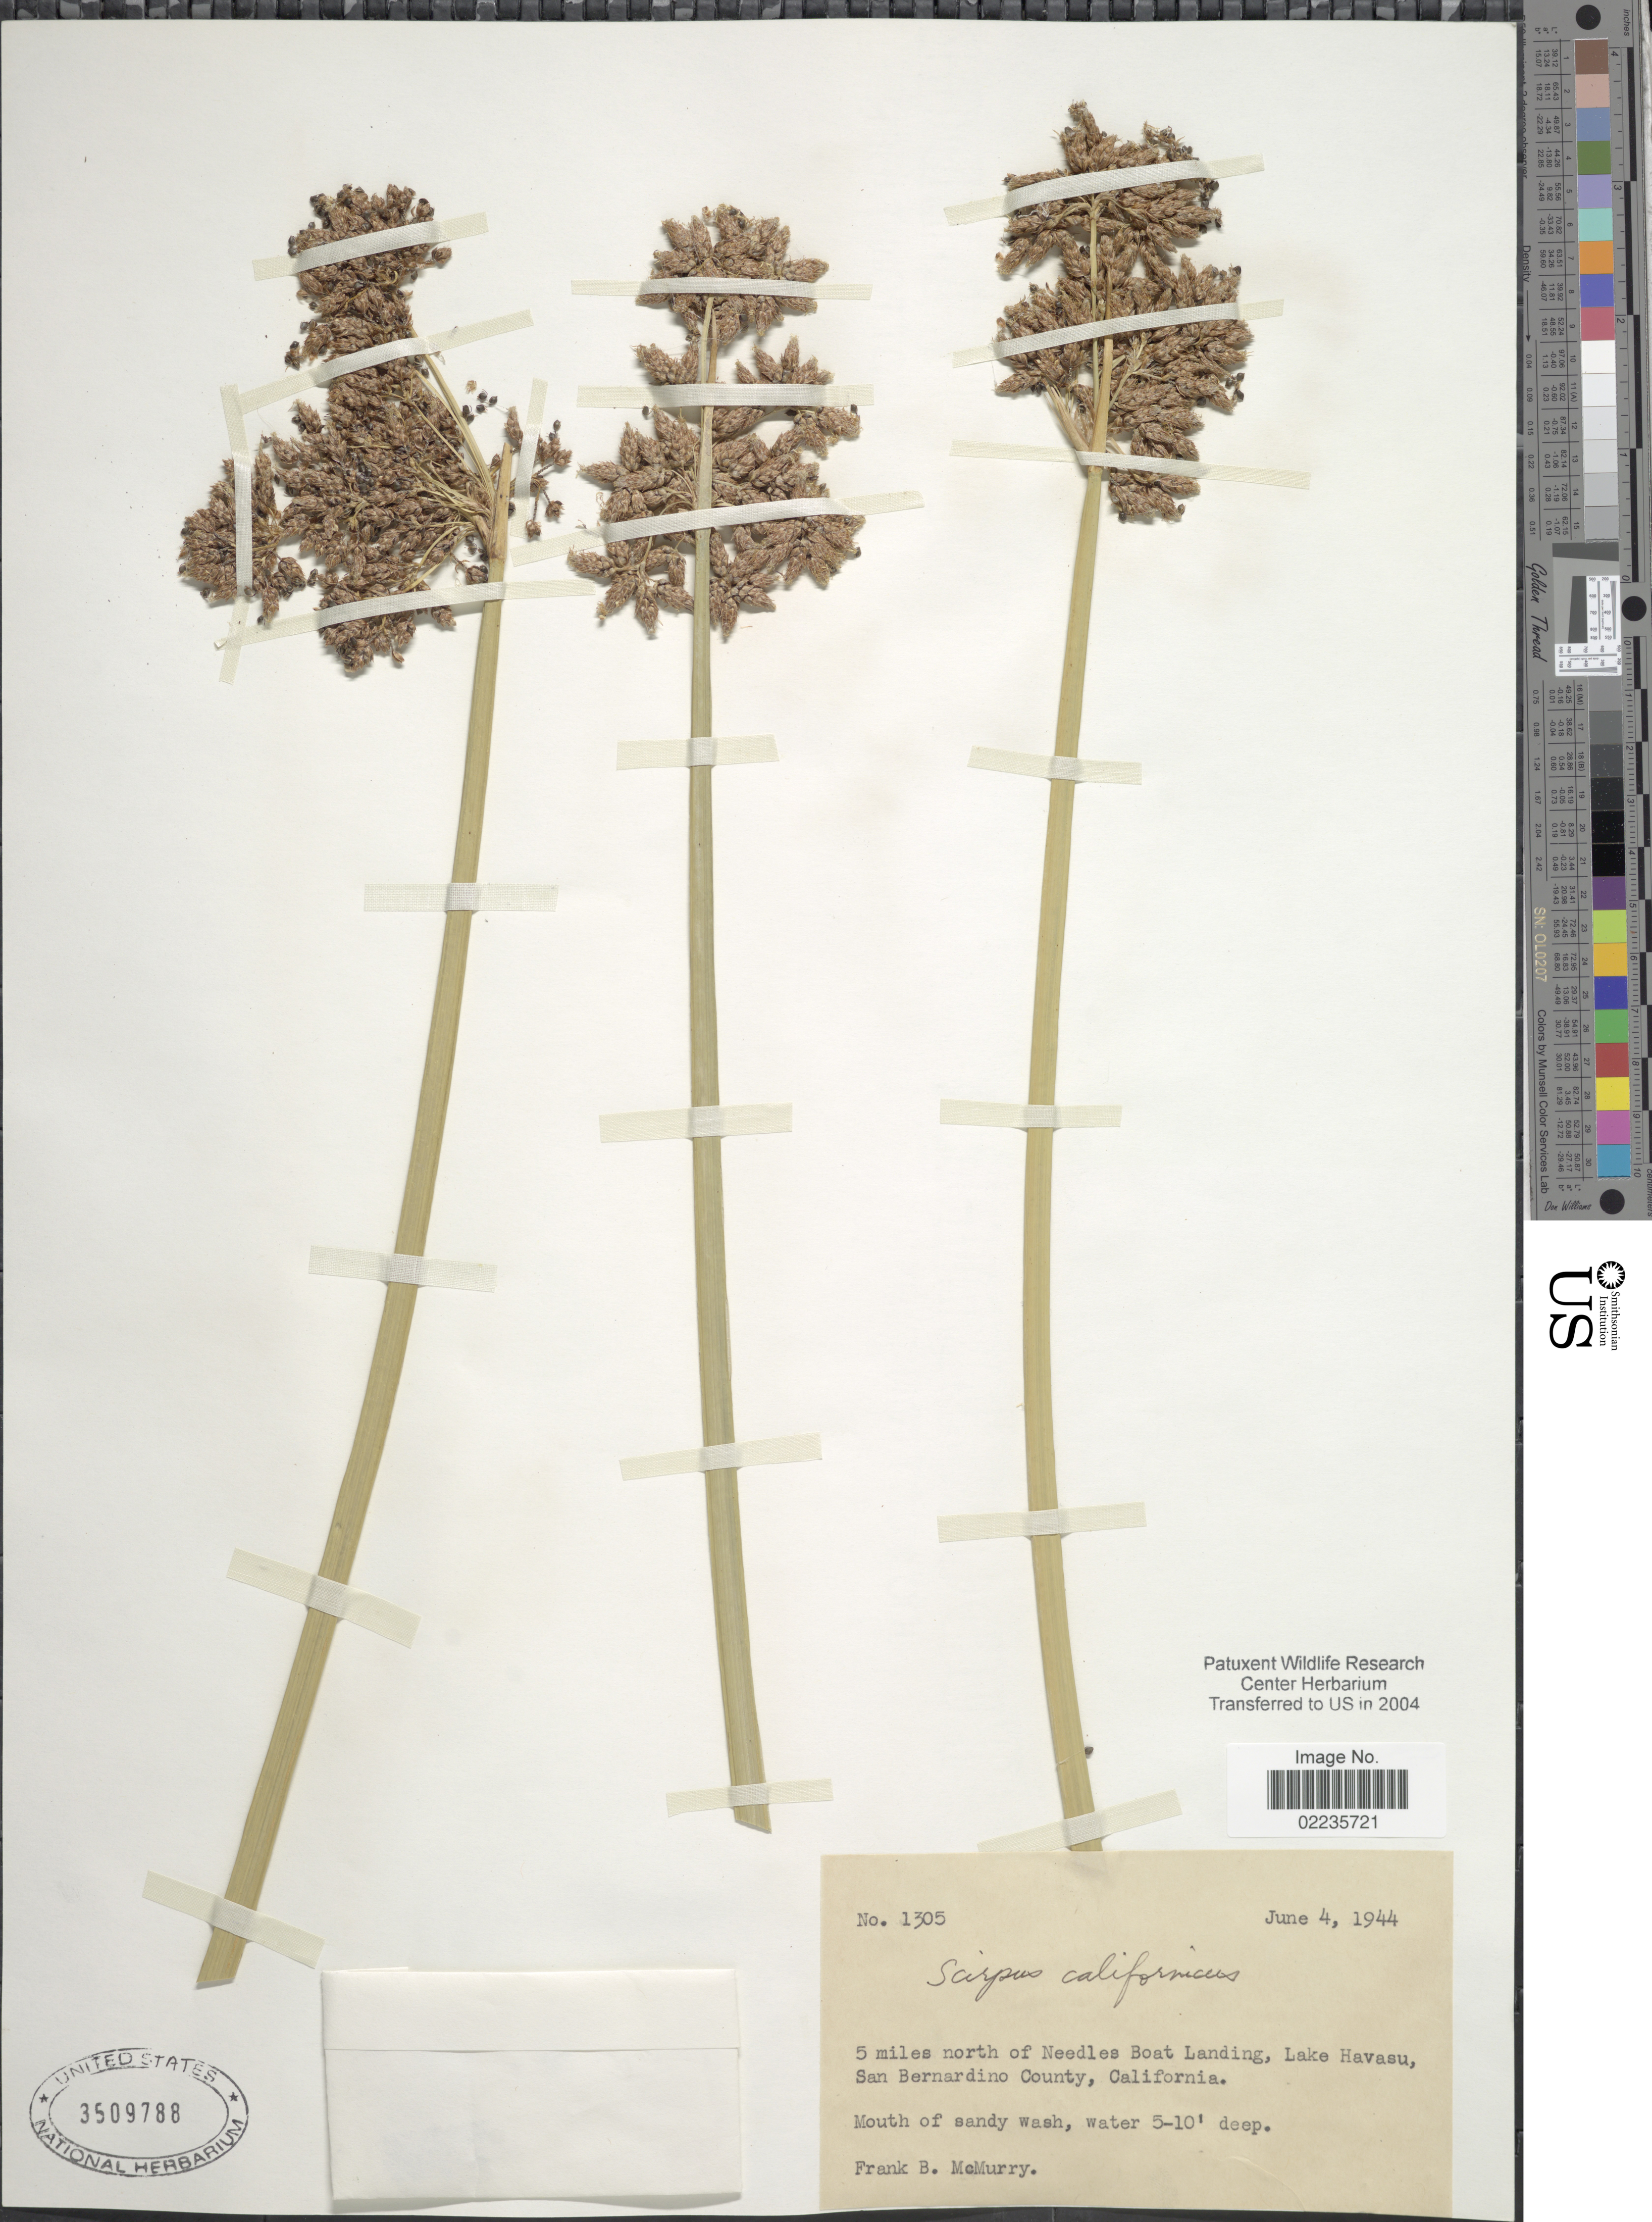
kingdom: Plantae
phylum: Tracheophyta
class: Liliopsida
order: Poales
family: Cyperaceae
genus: Schoenoplectus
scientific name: Schoenoplectus californicus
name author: (C.A. Mey.) Soják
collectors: F. B. McMurry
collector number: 1305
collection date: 1944-06-04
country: United States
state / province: California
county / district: San Bernardino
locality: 5 miles north of Needles Boat Landing, Lake Havasu, San Bernardino County, California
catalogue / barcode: US 3509788